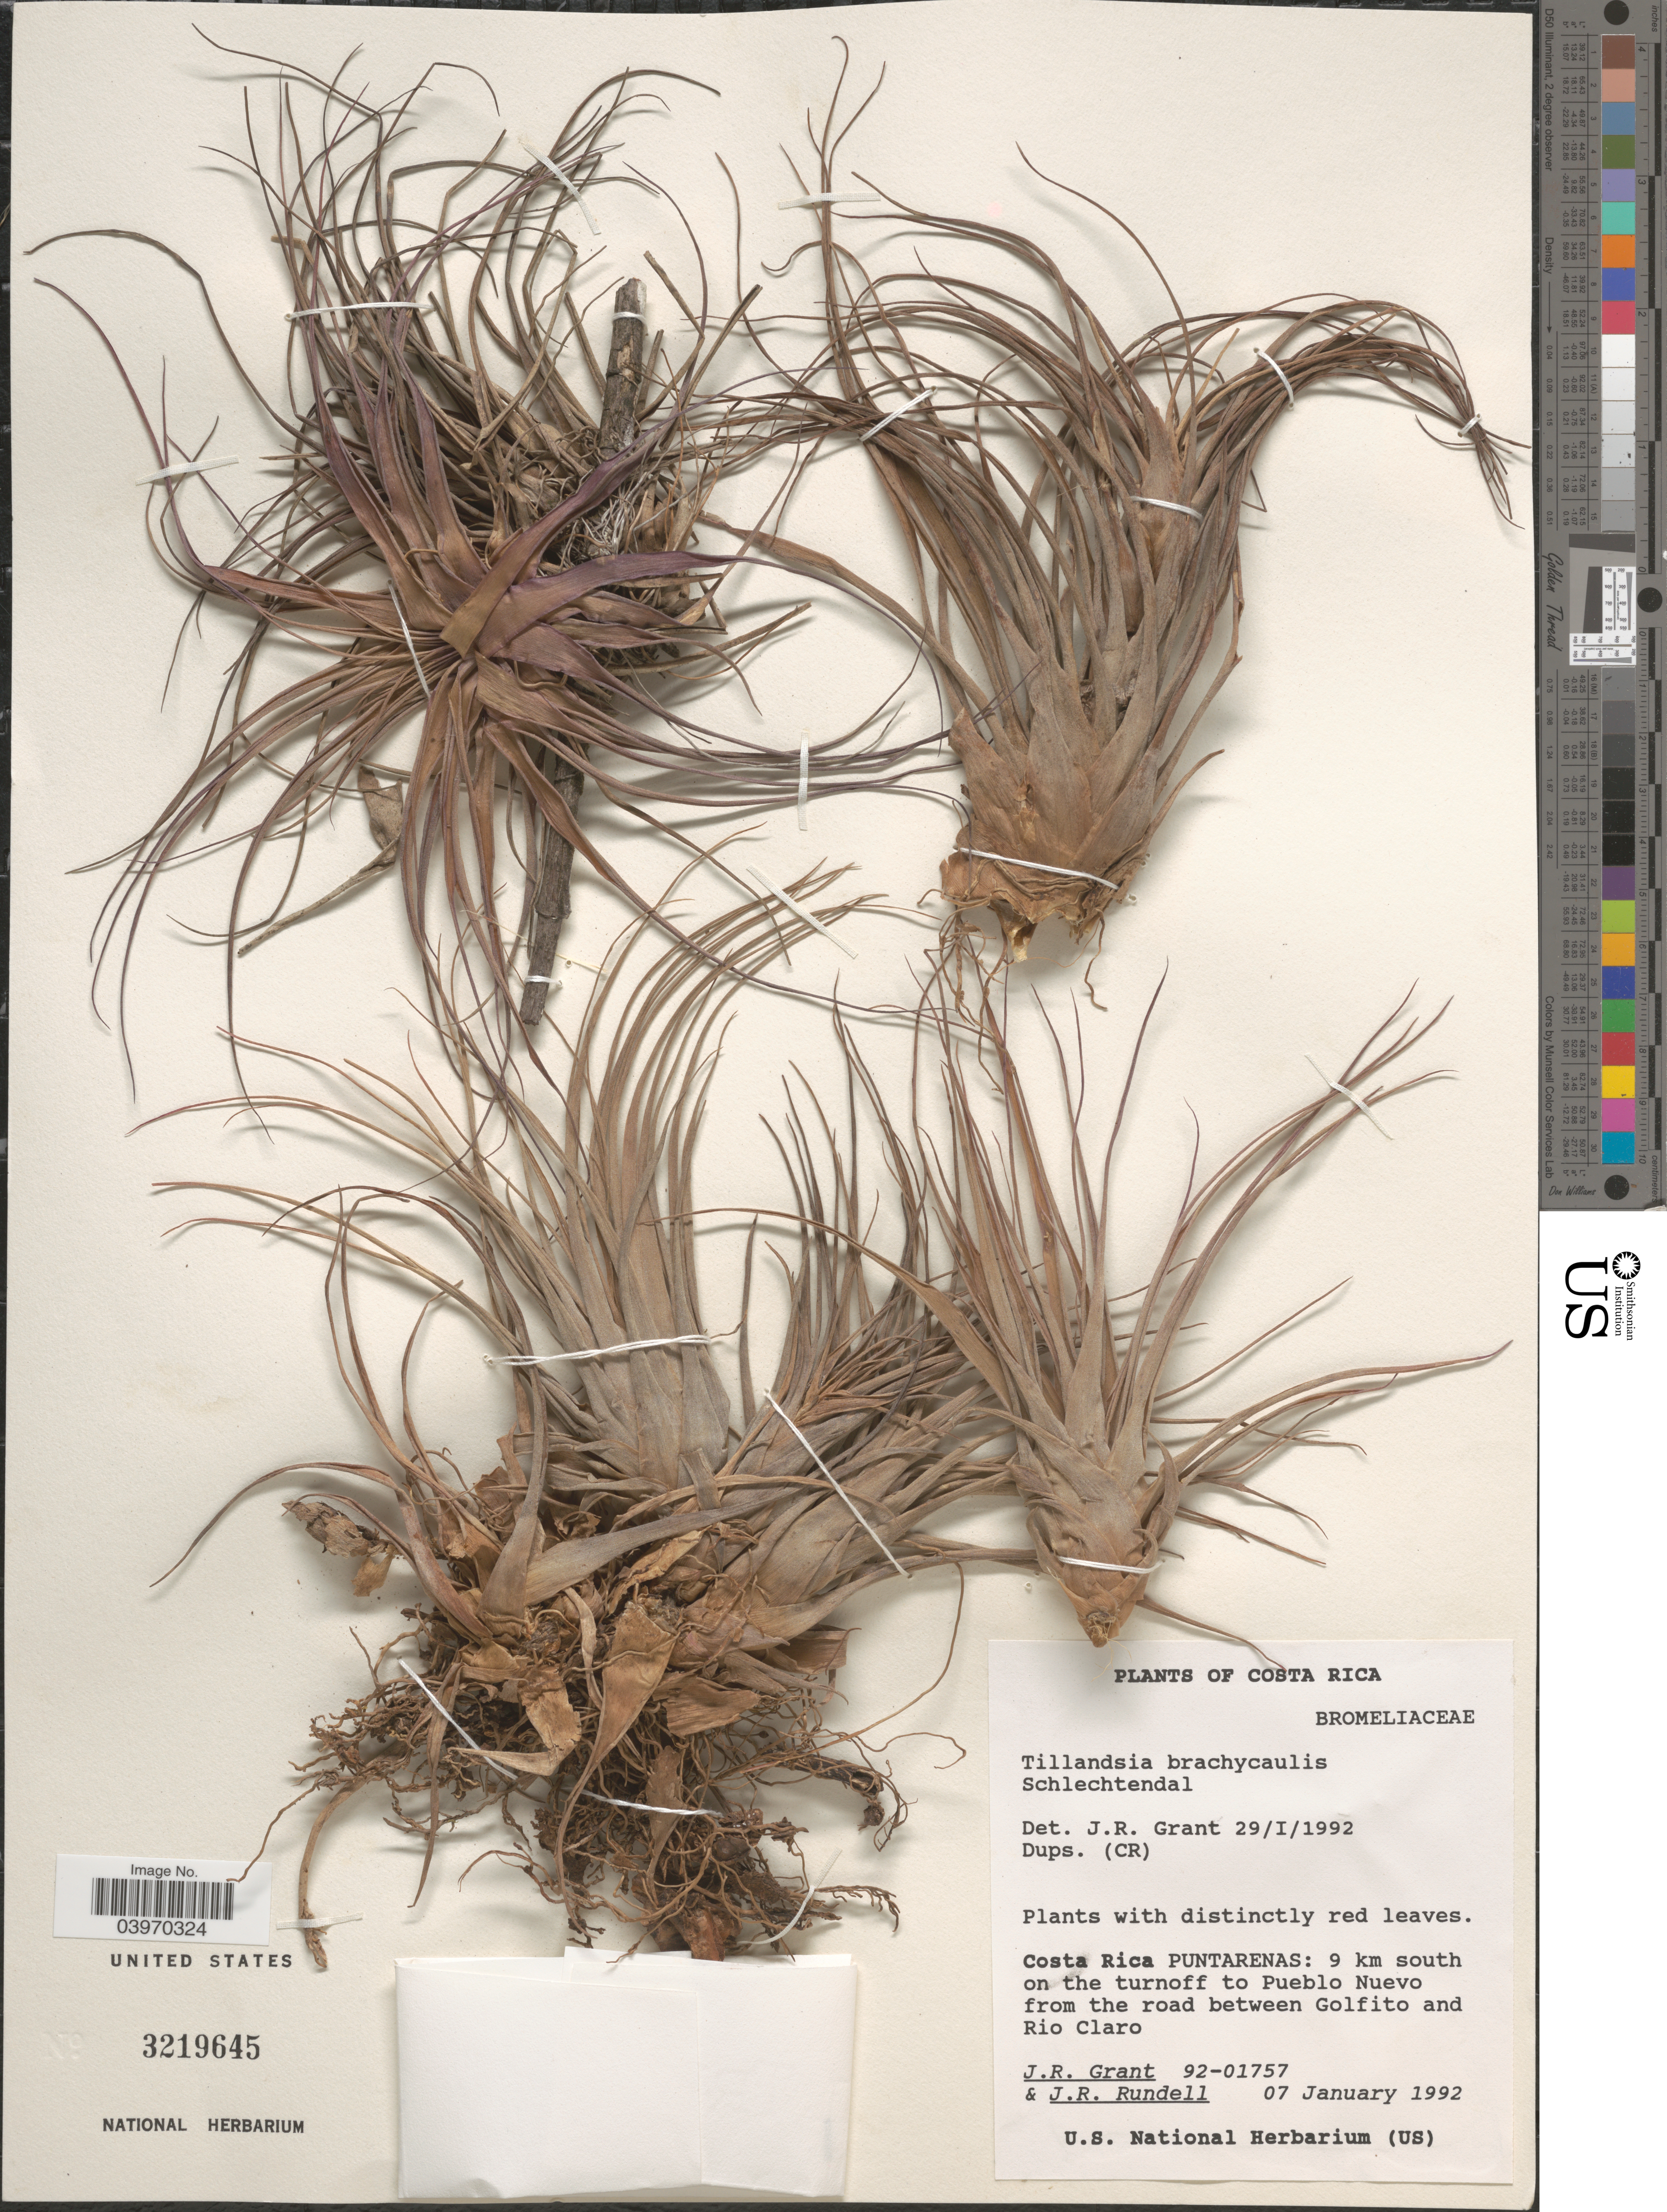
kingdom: Plantae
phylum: Tracheophyta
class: Liliopsida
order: Poales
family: Bromeliaceae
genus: Tillandsia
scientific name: Tillandsia brachycaulos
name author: Schltdl.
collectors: J. Grant & J. R. Rundell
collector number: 92-01757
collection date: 1992-01-07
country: Costa Rica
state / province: Puntarenas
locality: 9 km south on the turnoff to Pueblo Nuevo from the road between Golfito and Rio Claro.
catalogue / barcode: US 3219645